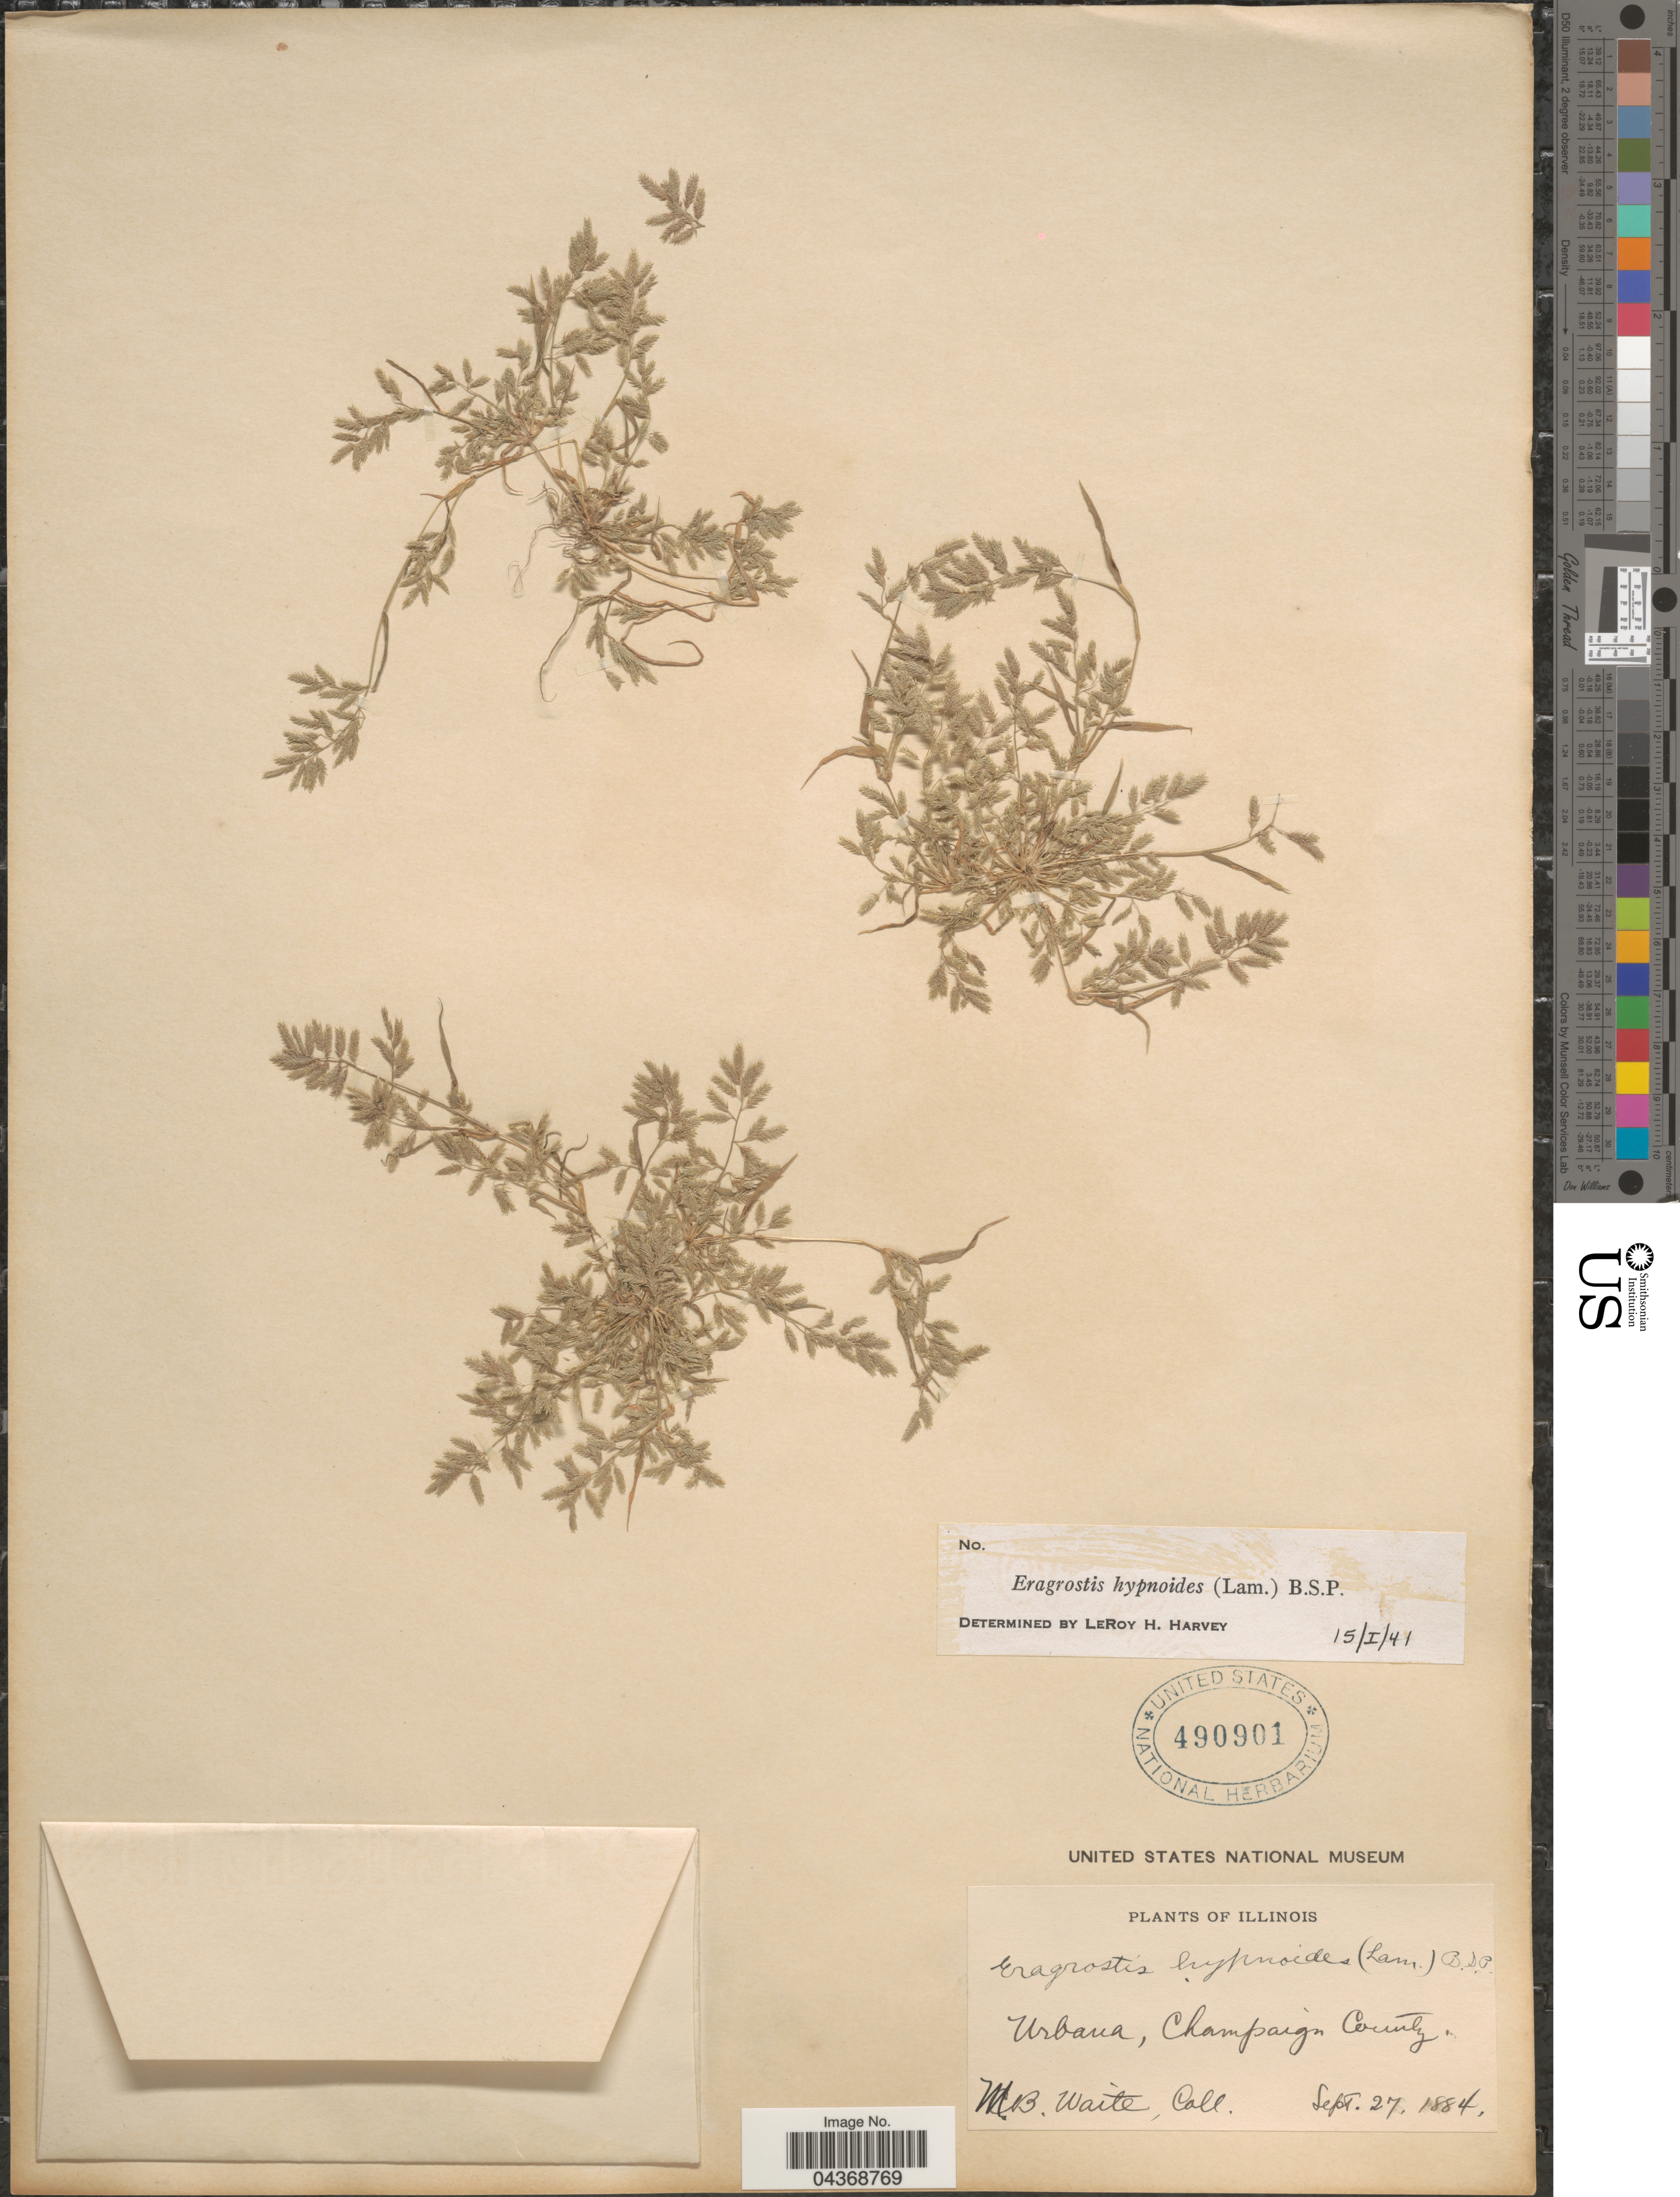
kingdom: Plantae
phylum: Tracheophyta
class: Liliopsida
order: Poales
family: Poaceae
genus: Eragrostis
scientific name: Eragrostis hypnoides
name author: (Lam.) Britton, Stearns & Poggenb.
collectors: M. B. Waite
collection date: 1884-09-27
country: United States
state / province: Illinois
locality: Urbana, Champaign County.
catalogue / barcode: US 490901